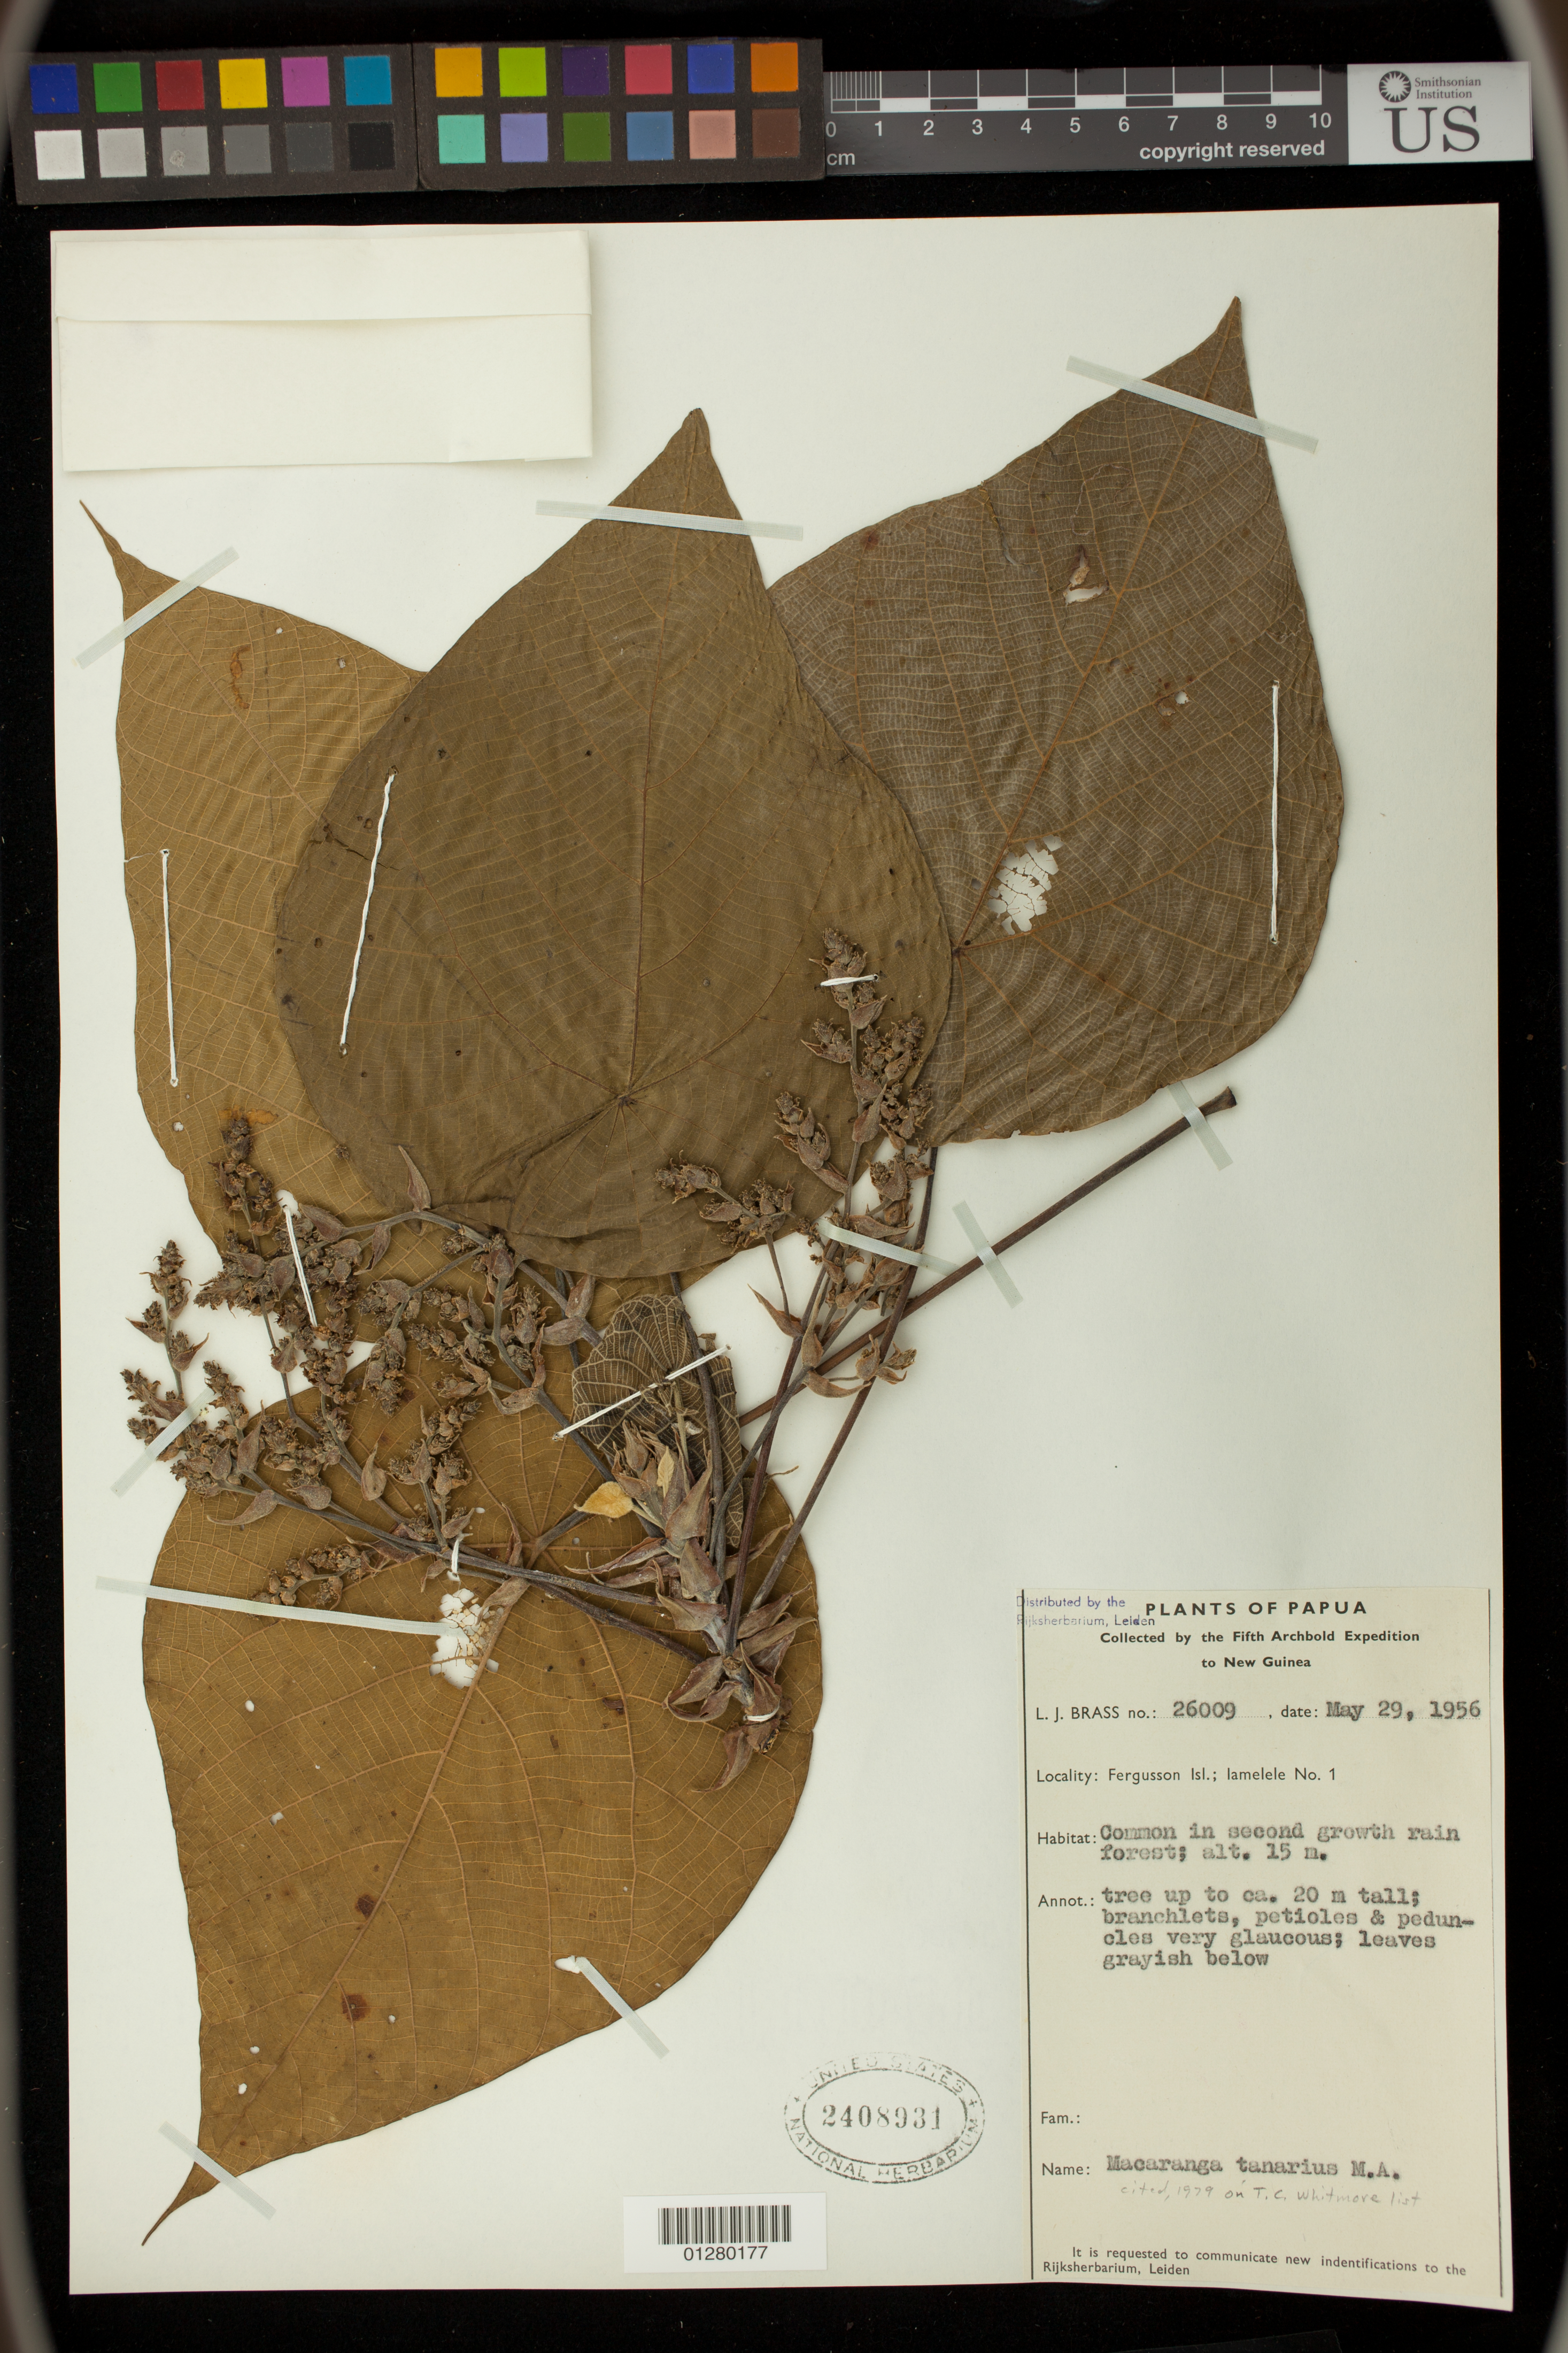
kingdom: Plantae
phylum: Tracheophyta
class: Magnoliopsida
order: Malpighiales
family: Euphorbiaceae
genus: Macaranga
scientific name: Macaranga tanarius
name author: (L.) Müll. Arg.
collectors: L. J. Brass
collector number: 26009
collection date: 1956-05-29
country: Papua New Guinea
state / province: Milne Bay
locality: Fergusson Isl.; Iamelele No 1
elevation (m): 15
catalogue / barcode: US 2408931